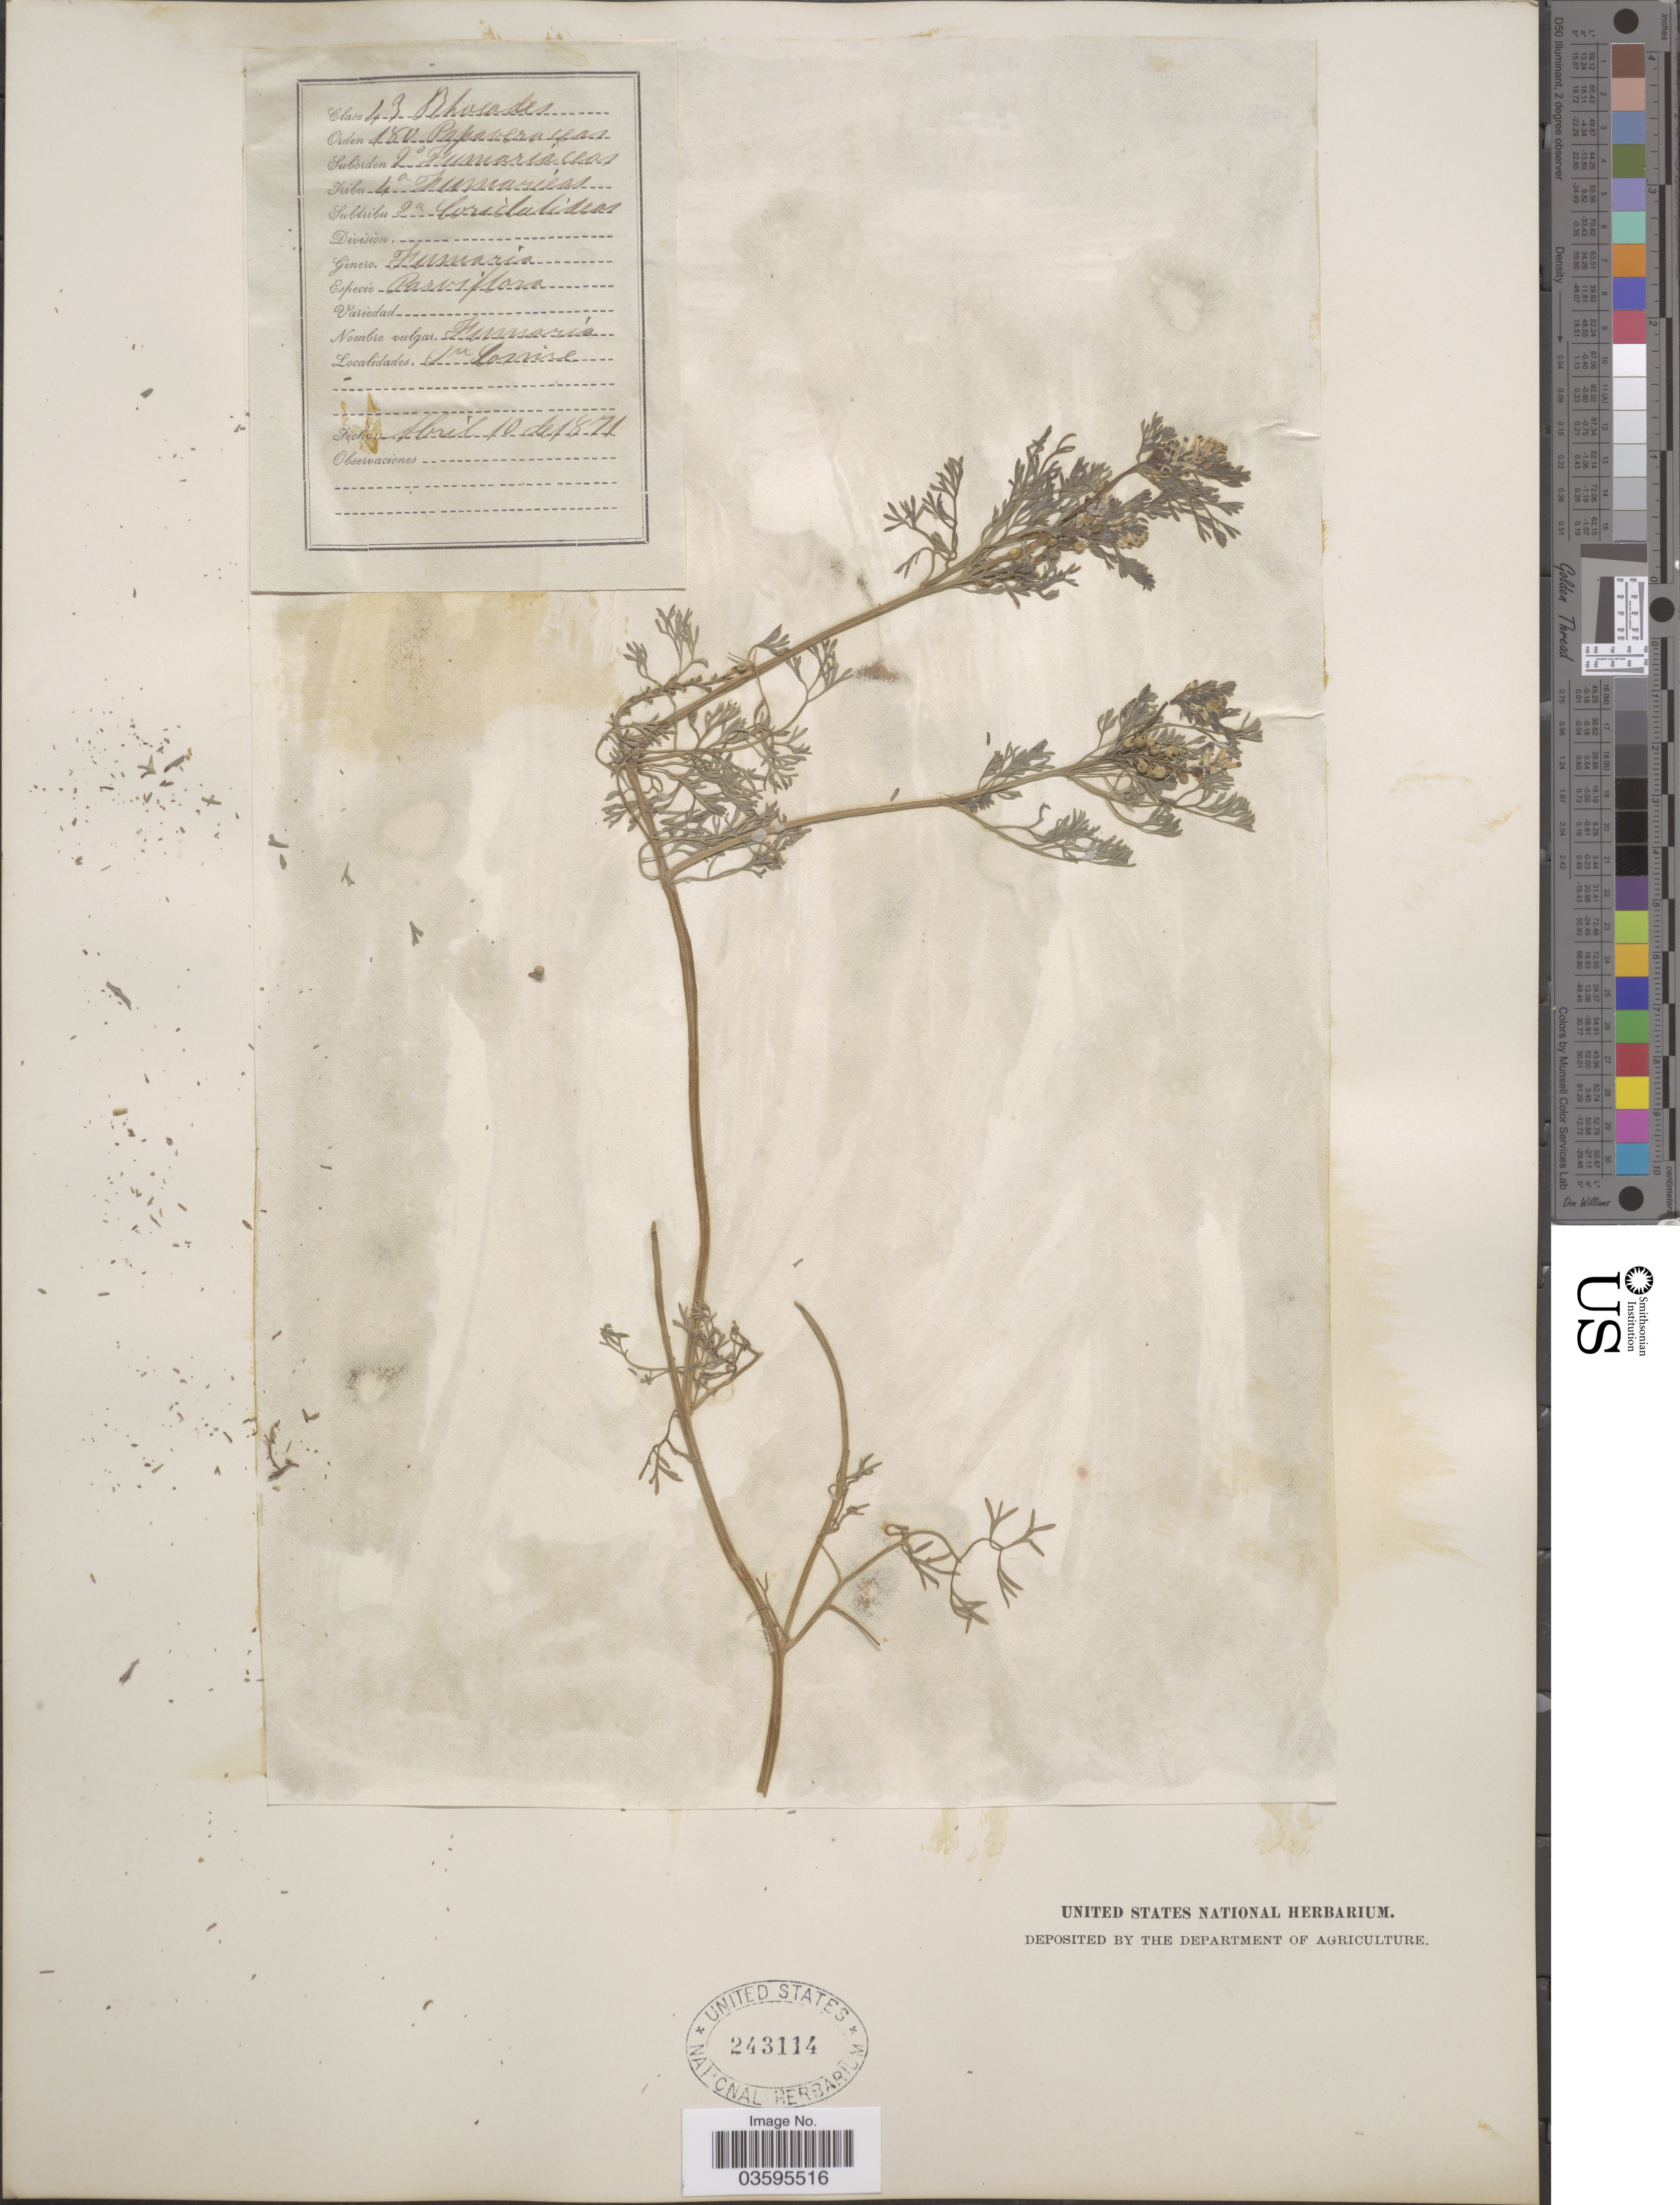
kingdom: Plantae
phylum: Tracheophyta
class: Magnoliopsida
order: Ranunculales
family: Papaveraceae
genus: Fumaria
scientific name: Fumaria parviflora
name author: Lam.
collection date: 1871-04-10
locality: Sn Conire. [interpreted]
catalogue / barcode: US 243114